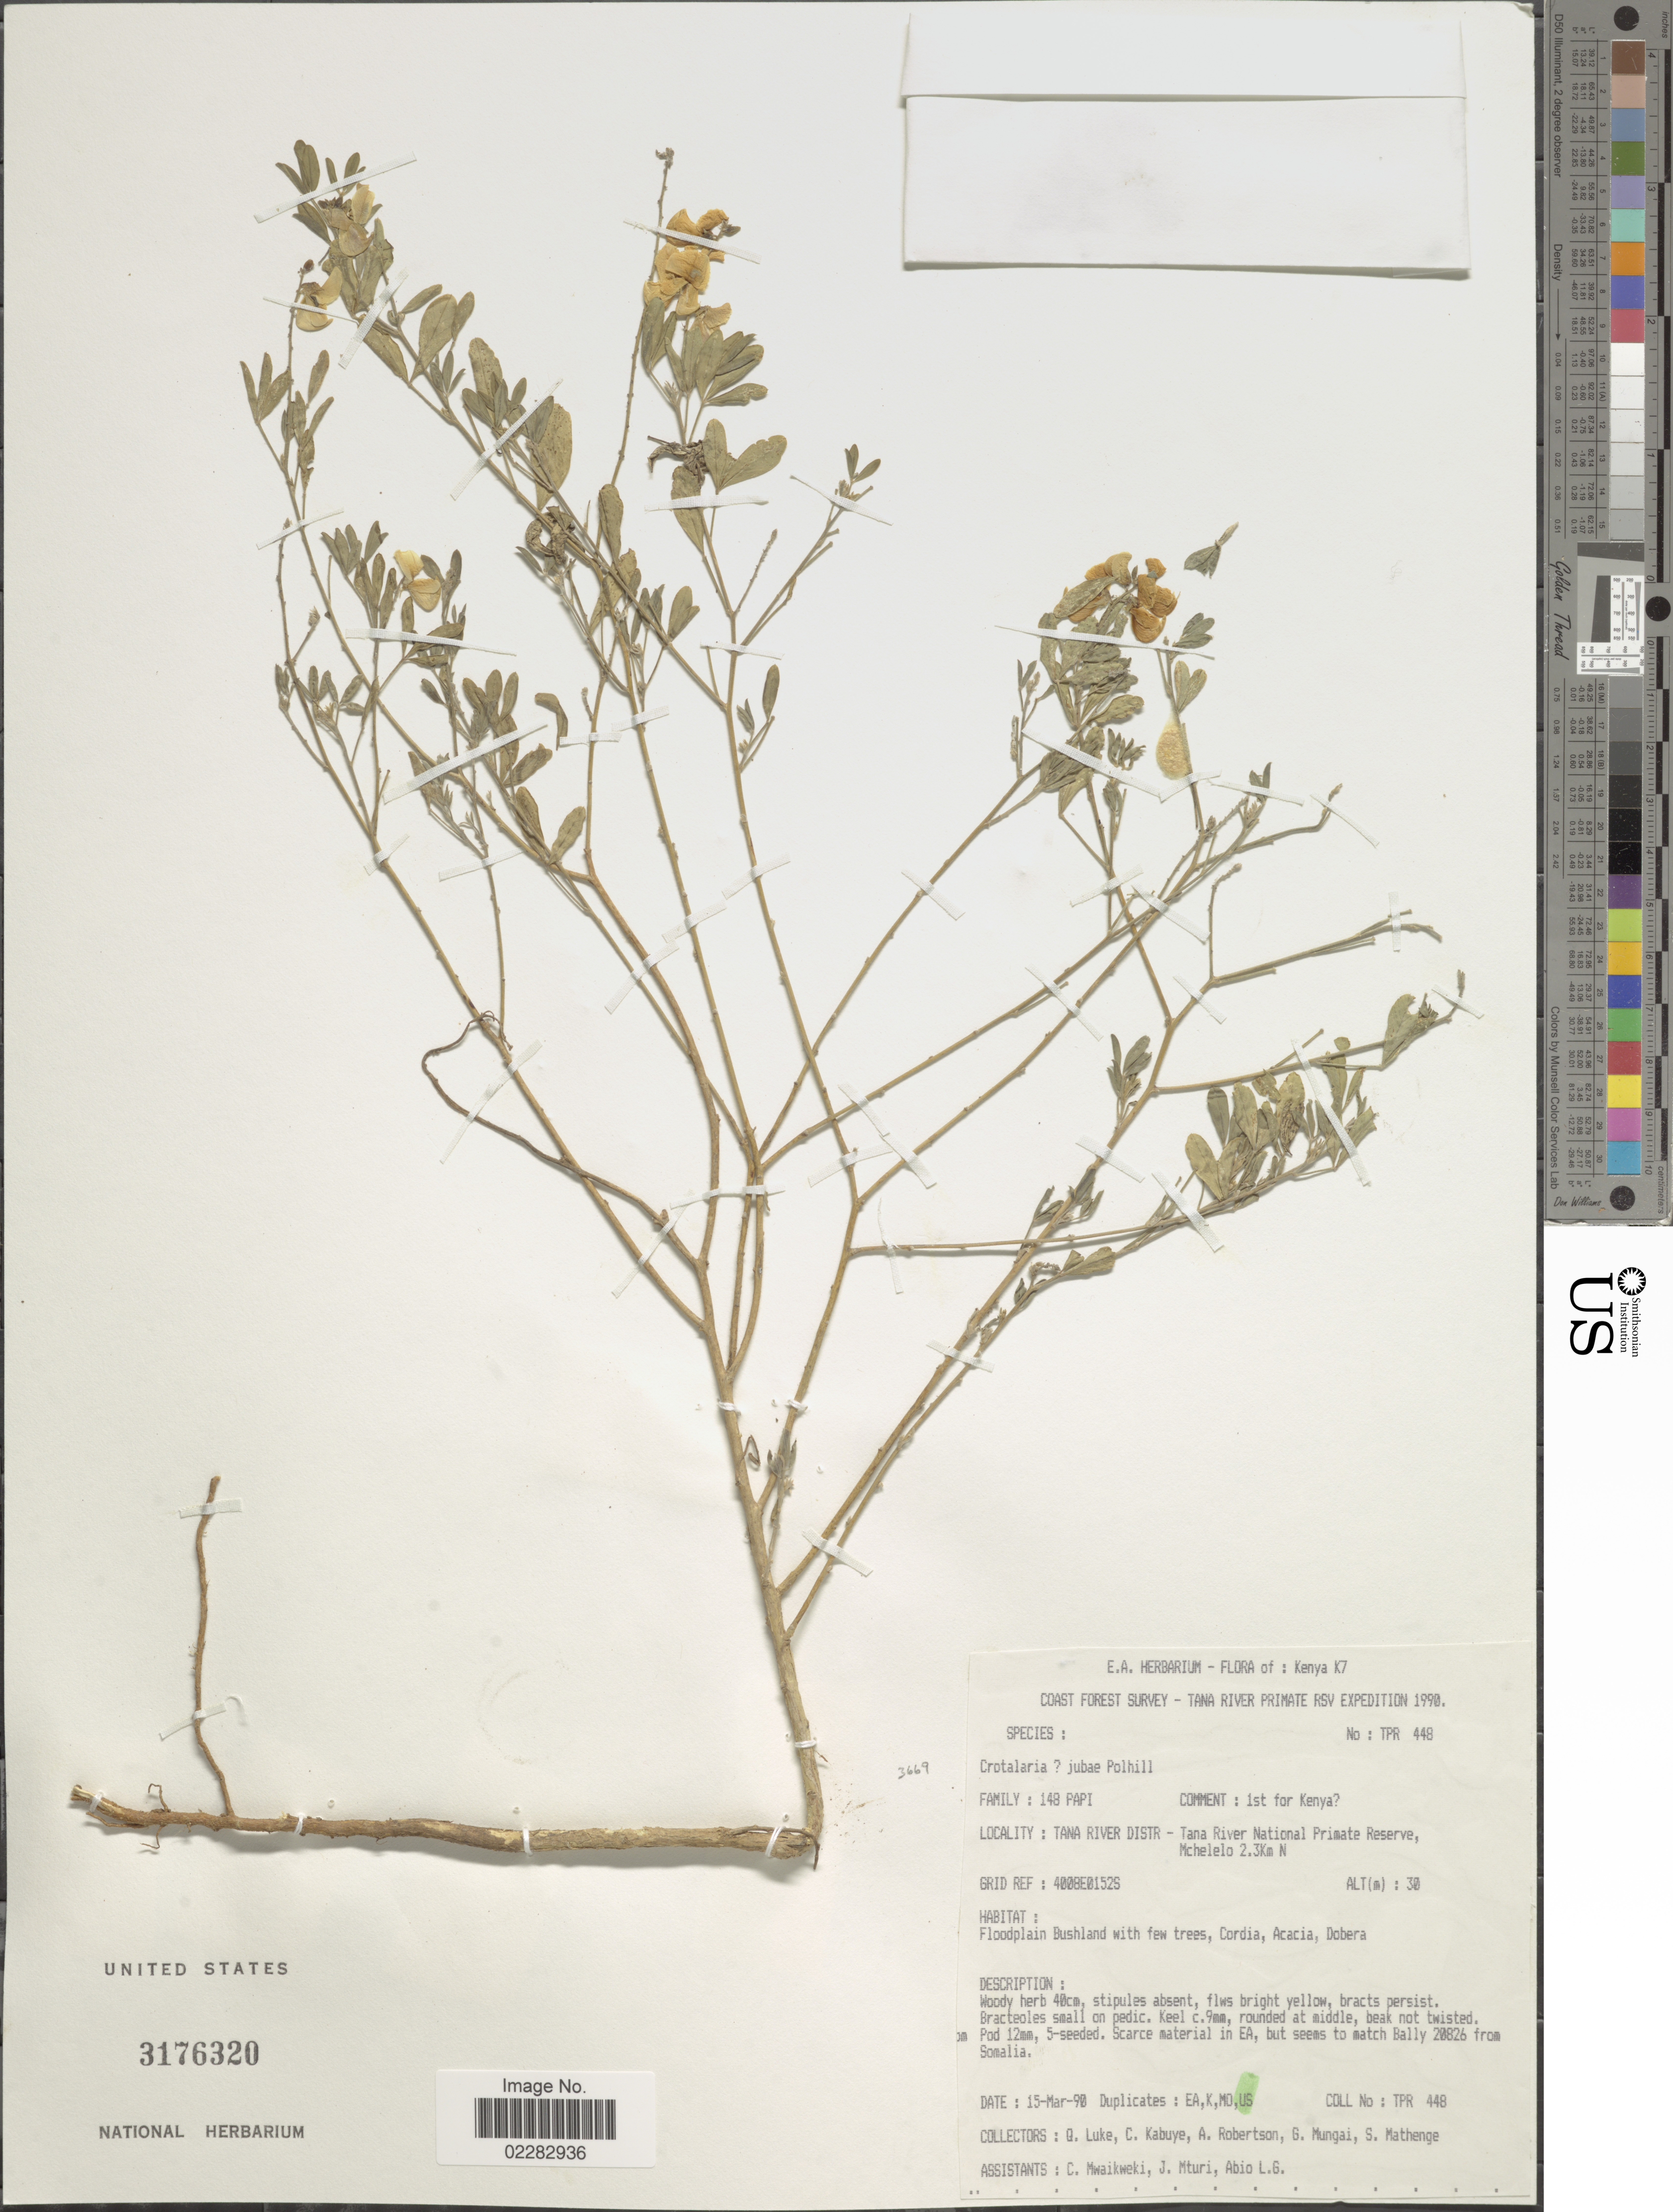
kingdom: Plantae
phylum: Tracheophyta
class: Magnoliopsida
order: Fabales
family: Fabaceae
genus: Crotalaria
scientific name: Crotalaria jubae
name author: Polhill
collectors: Q. Luke, C. Kabuye, A. Robertson, G. Mungai & et al.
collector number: TPR 448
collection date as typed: Transcribed d/m/y: 15/3/90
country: Kenya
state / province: Tana River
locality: Tana River National Primate Reserve, Mchelelo 2.3Km N, Kenya K7.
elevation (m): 30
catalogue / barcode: US 3176320